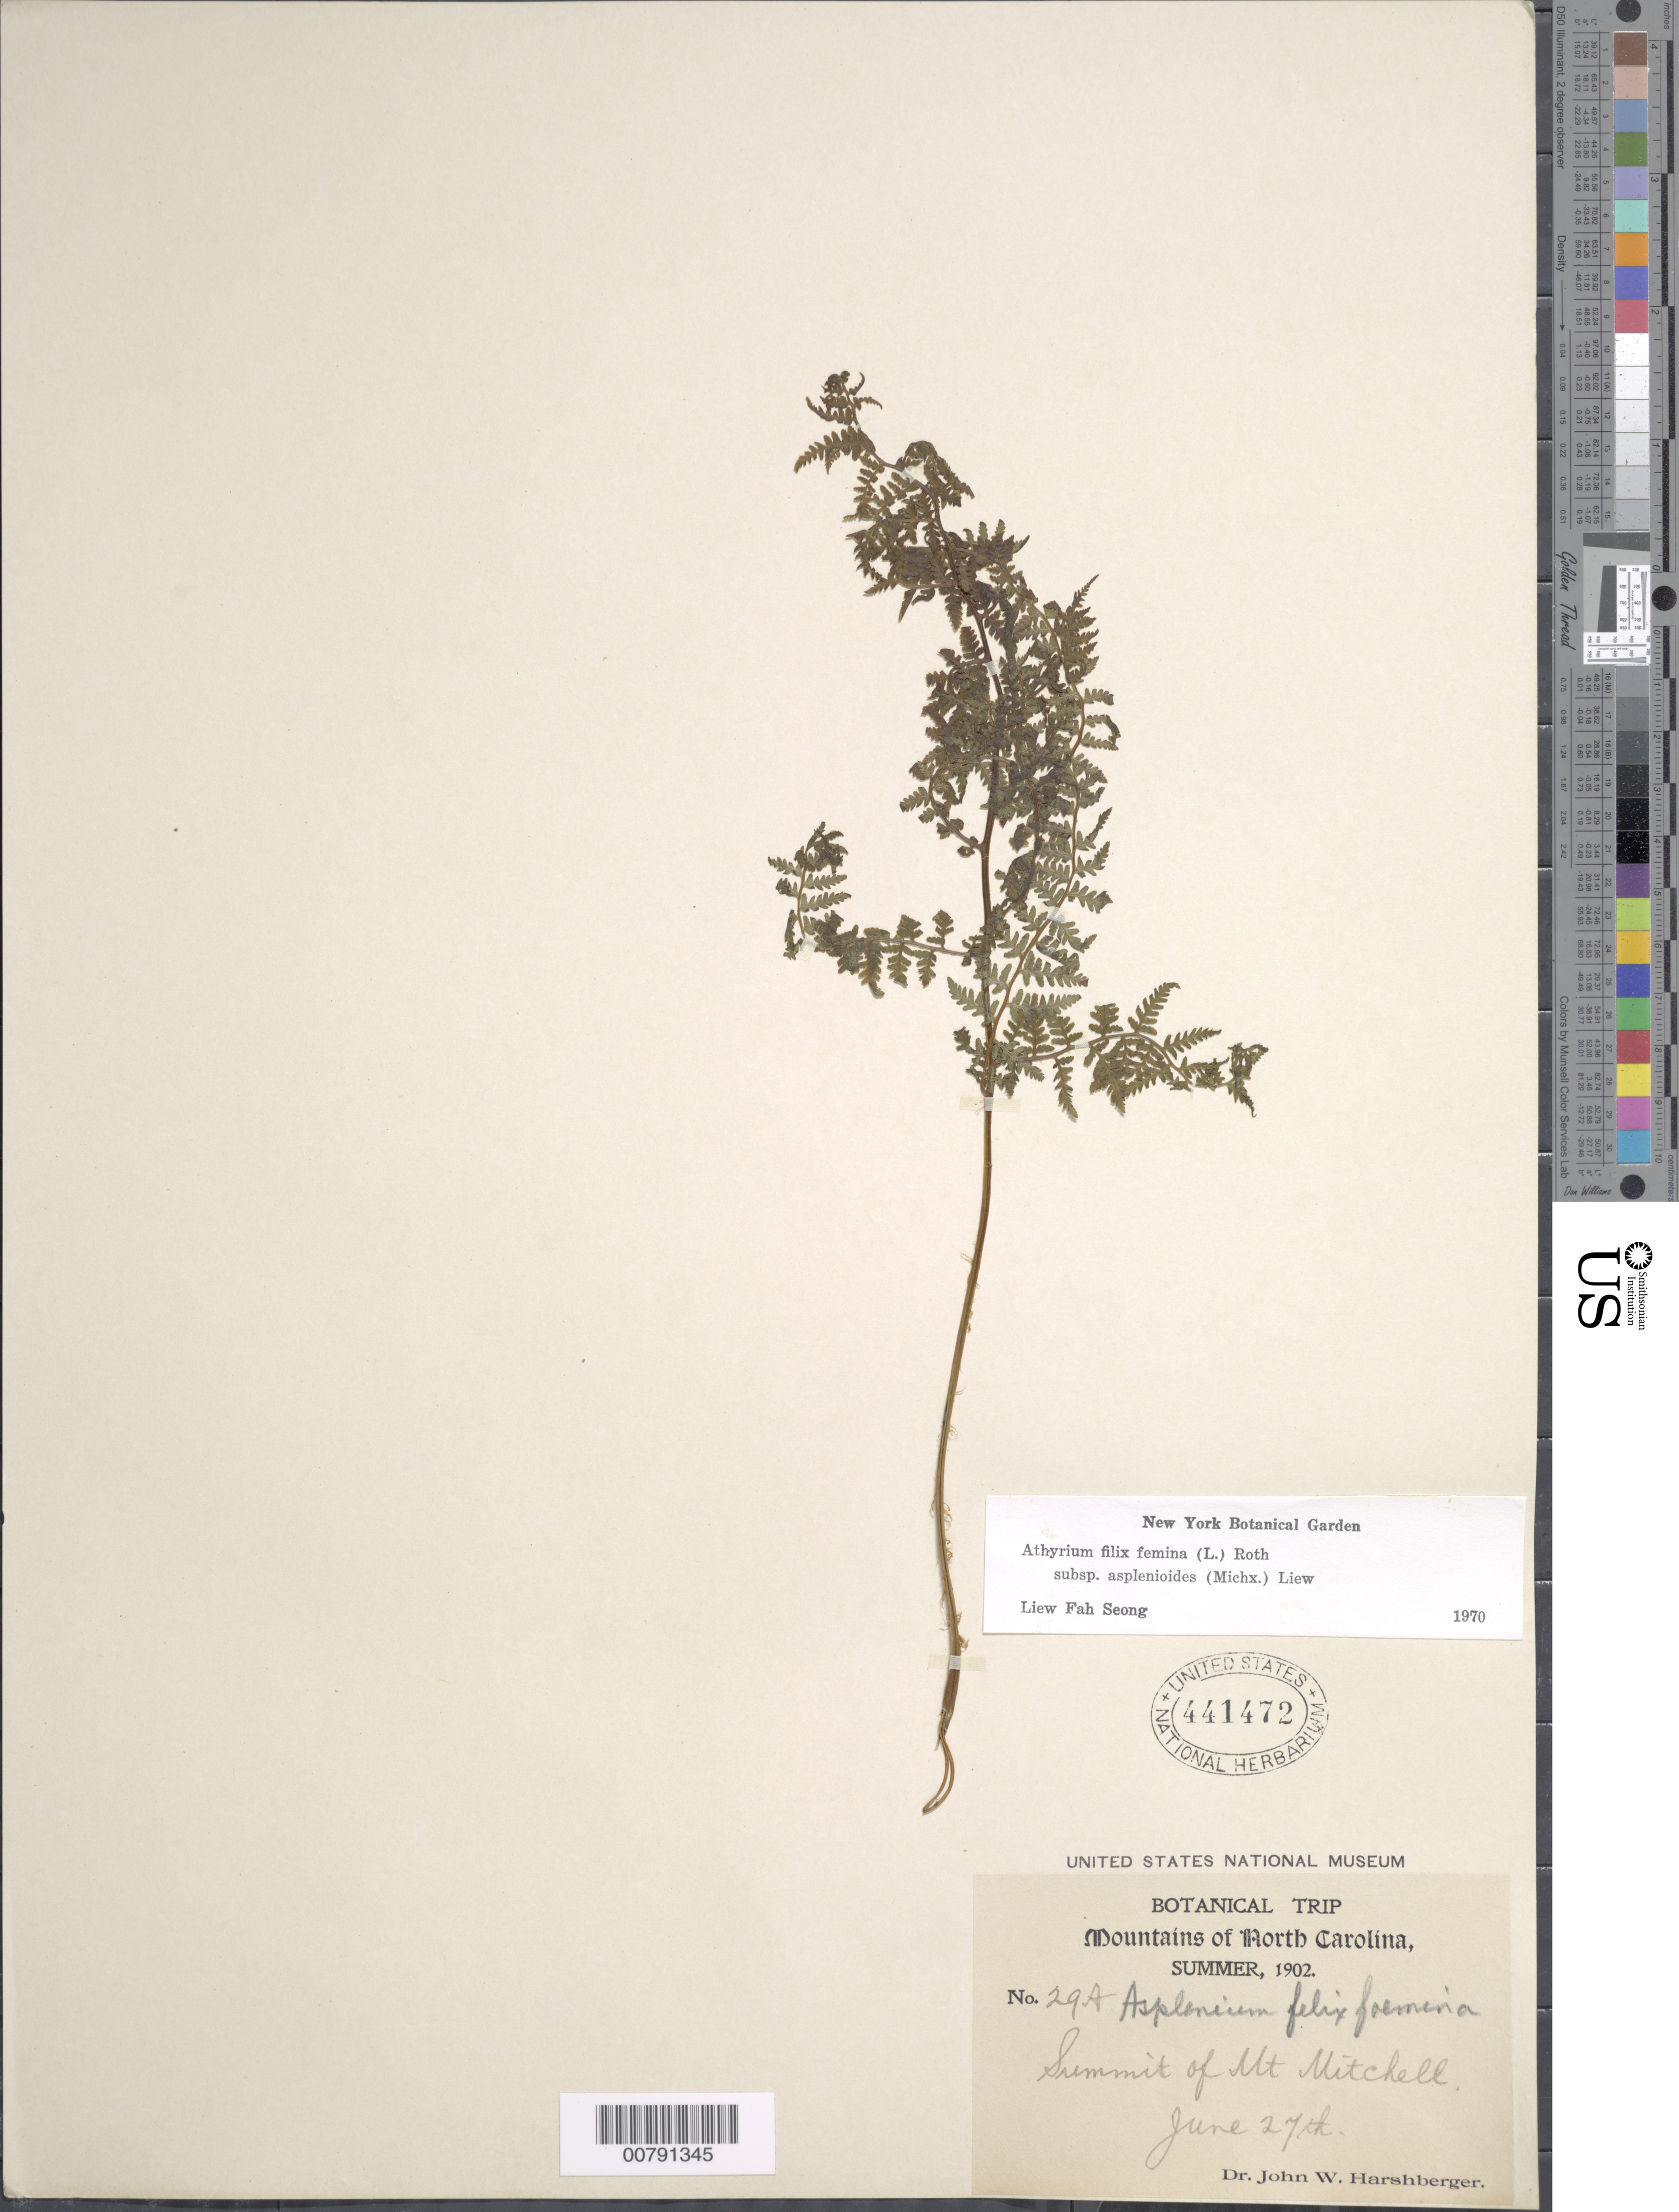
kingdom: Plantae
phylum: Tracheophyta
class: Polypodiopsida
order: Polypodiales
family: Athyriaceae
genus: Athyrium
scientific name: Athyrium filix-femina subsp. asplenioides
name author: (Michx.) Hultén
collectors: J. W. Harshberger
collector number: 29A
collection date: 1902-06-27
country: United States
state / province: North Carolina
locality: Summit of Mt. Mitchelle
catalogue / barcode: US 441472